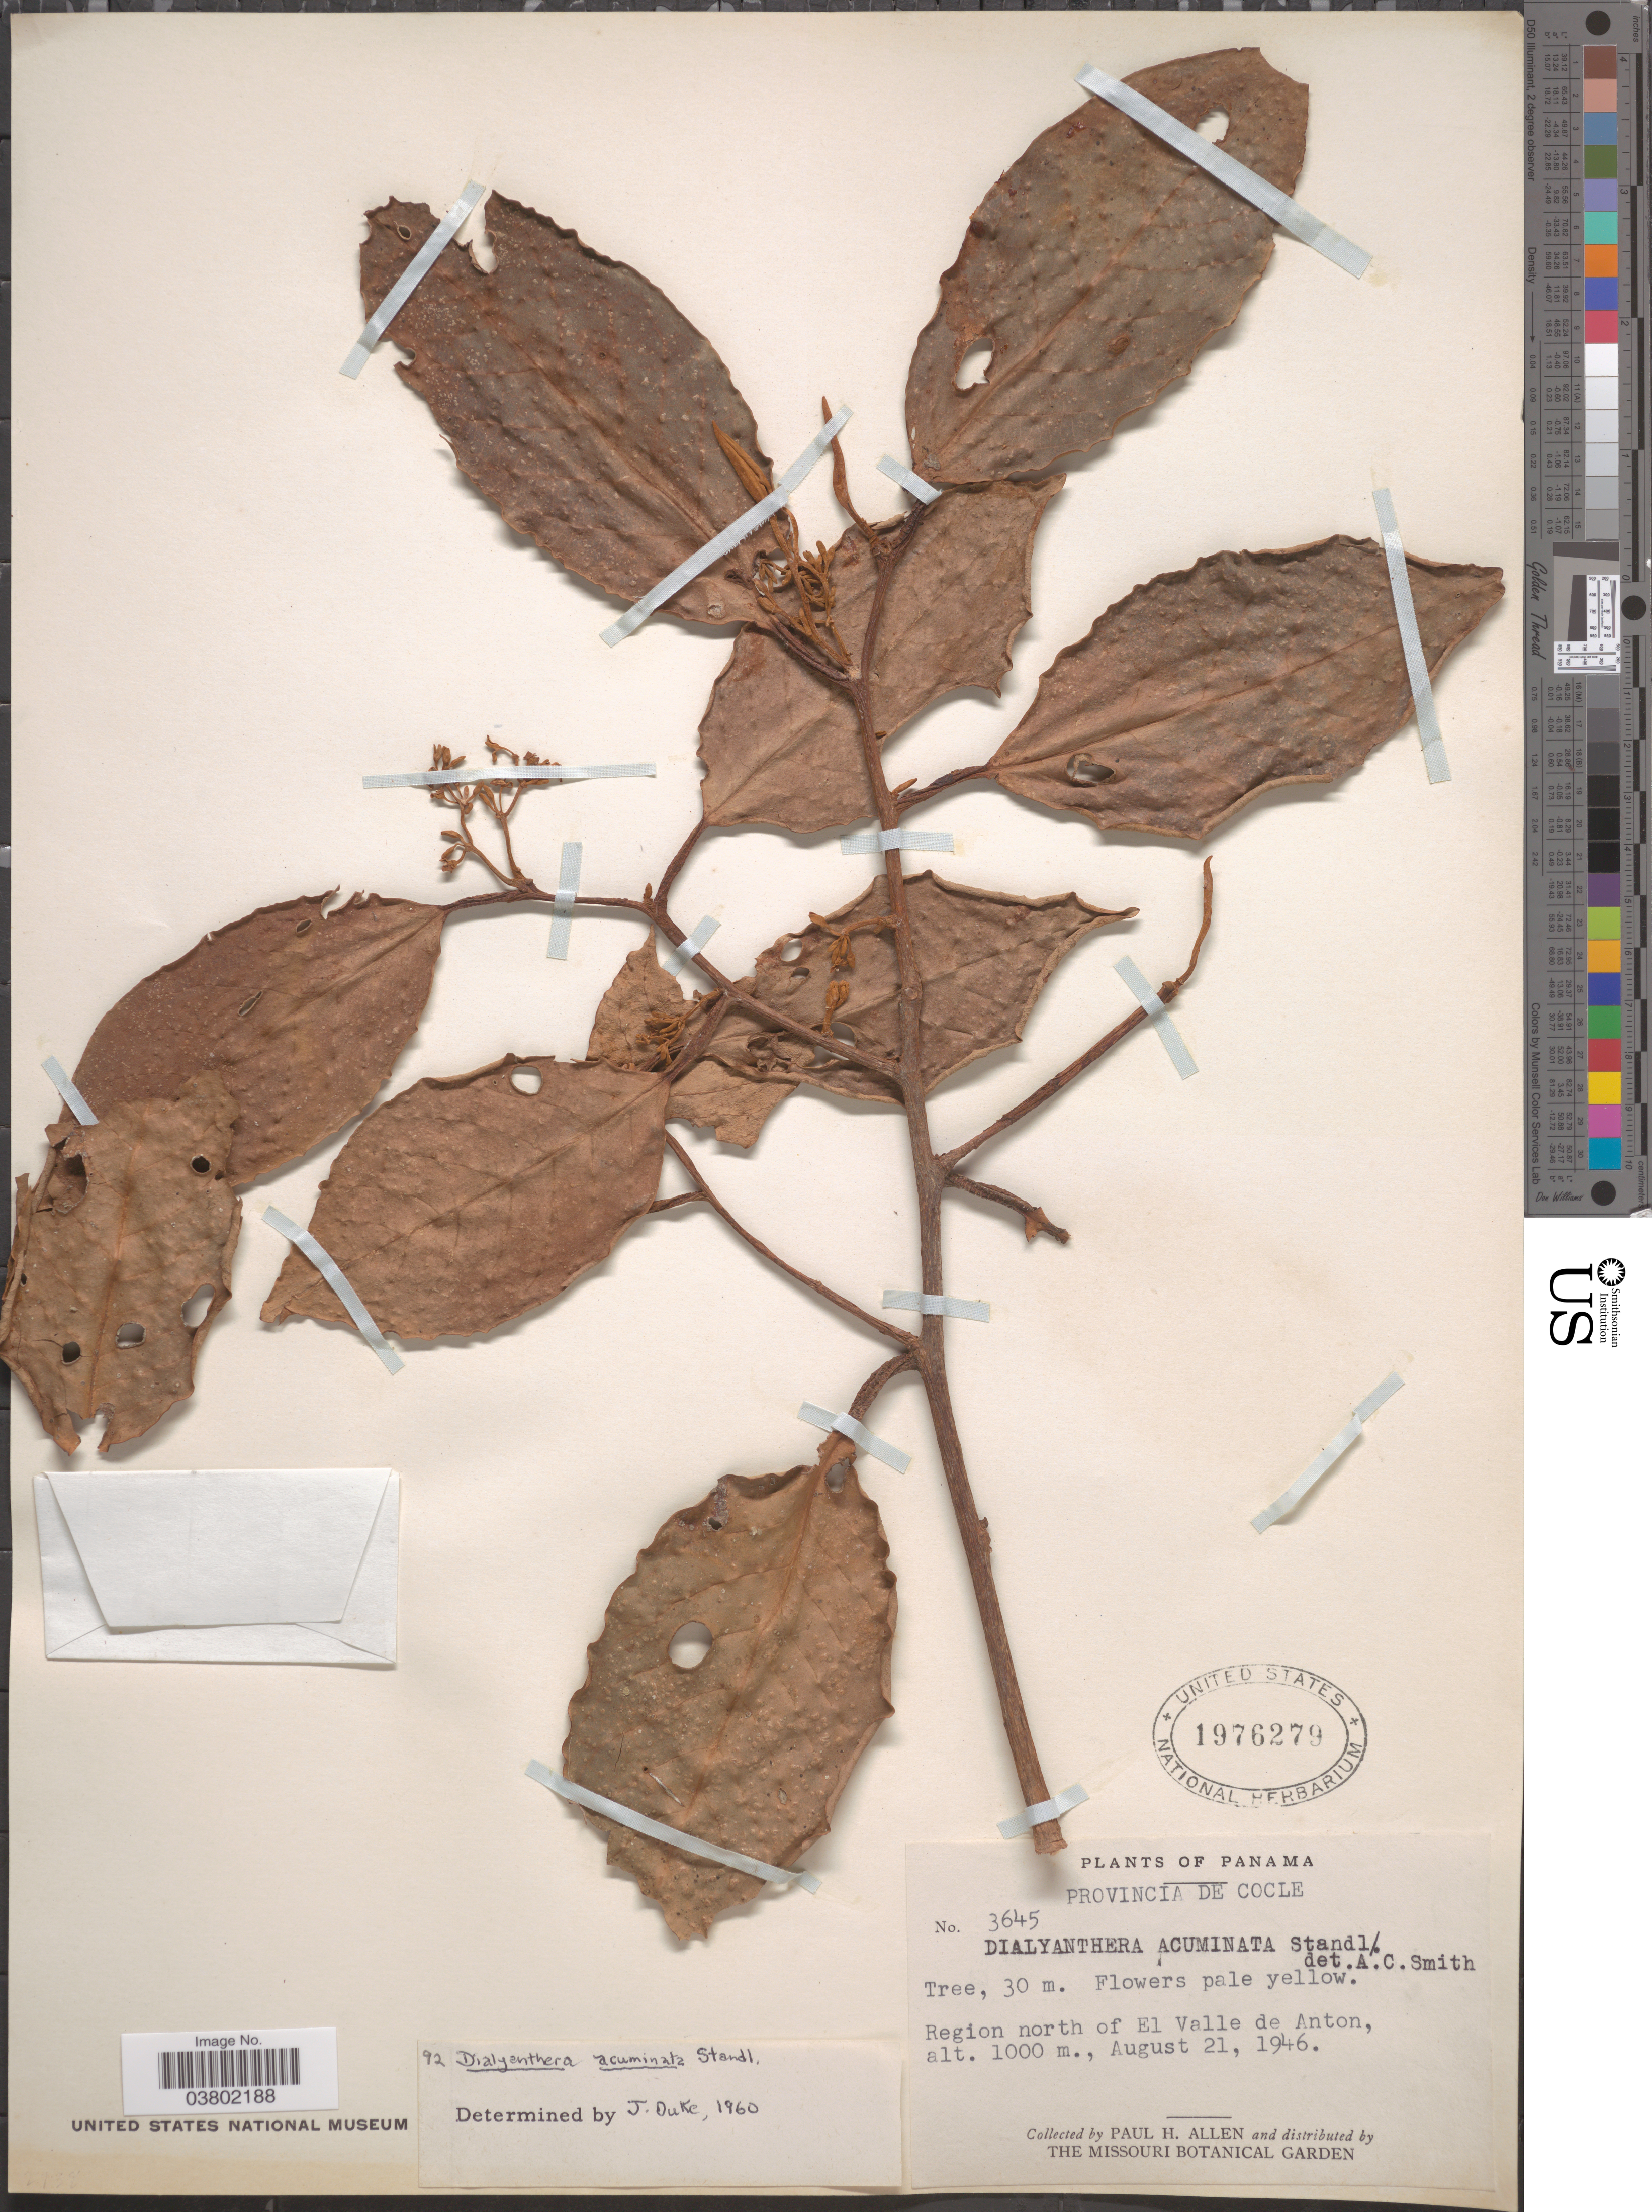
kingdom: Plantae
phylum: Tracheophyta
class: Magnoliopsida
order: Magnoliales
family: Myristicaceae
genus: Otoba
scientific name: Otoba acuminata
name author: (Standl.) A.H. Gentry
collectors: P. H. Allen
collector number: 3645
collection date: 1946-08-21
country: Panama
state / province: Cocle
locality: Region north of El Valle de Anton.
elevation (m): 1000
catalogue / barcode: US 1976279